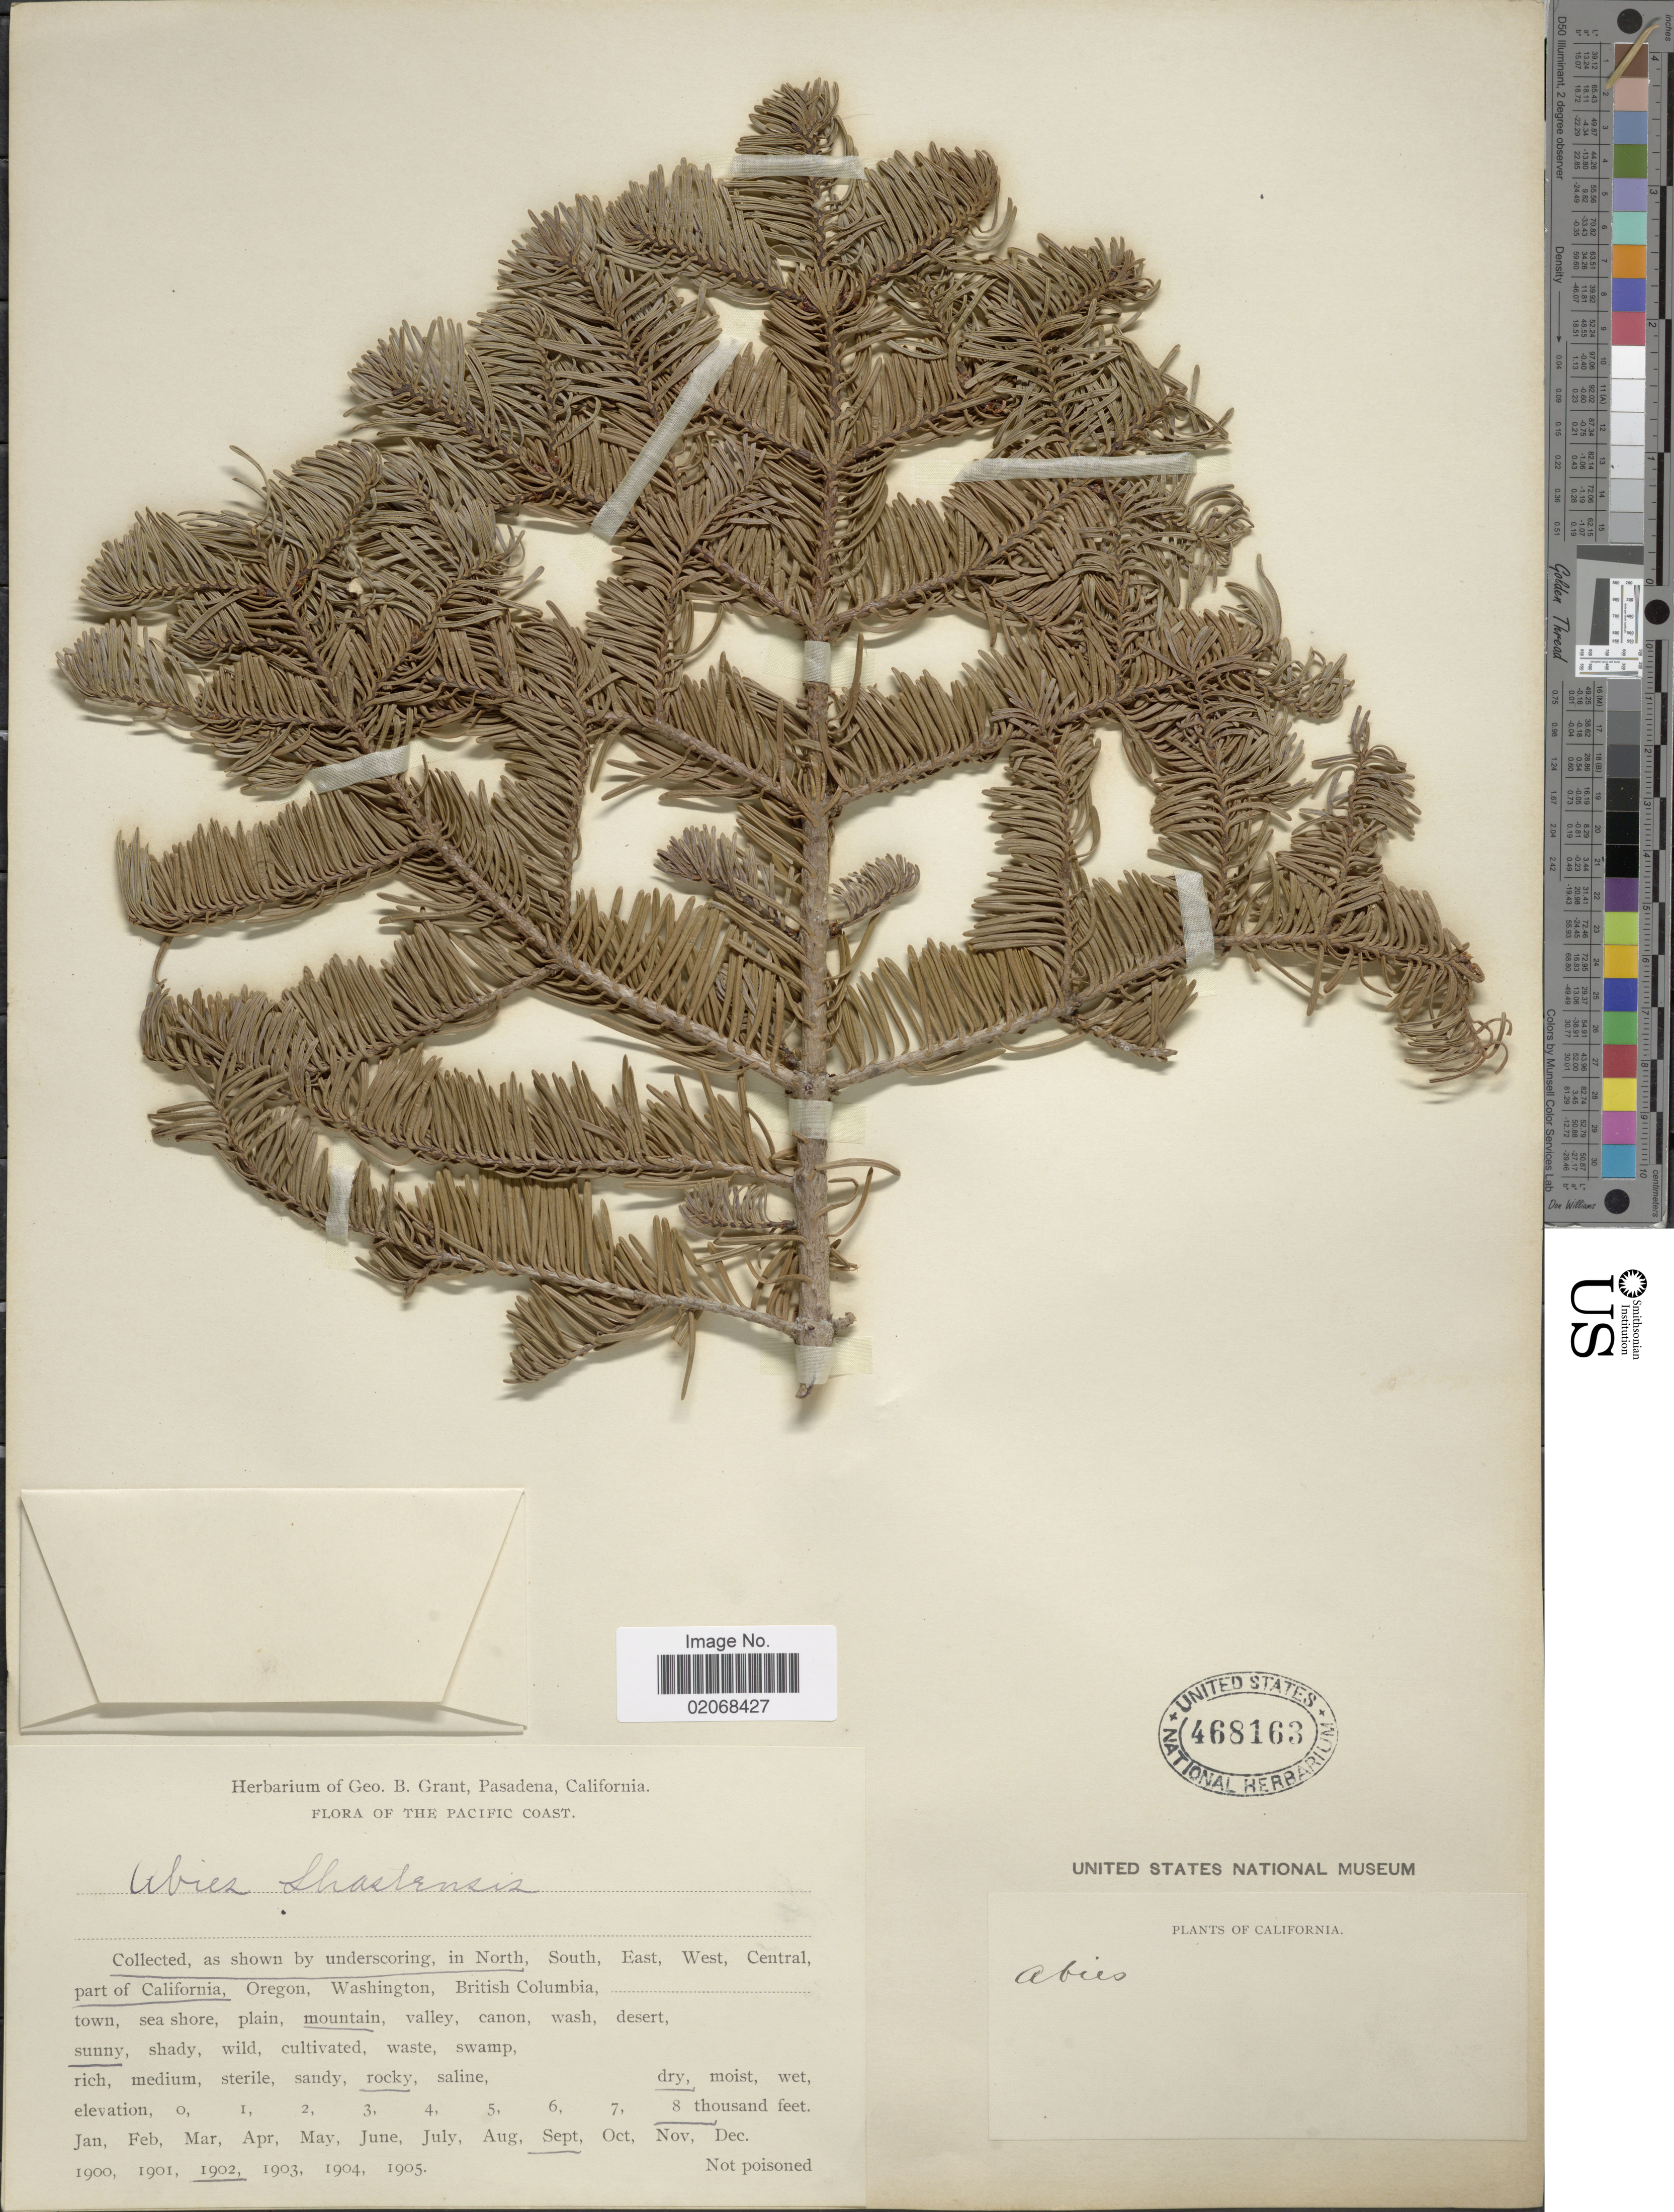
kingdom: Plantae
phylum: Tracheophyta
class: Pinopsida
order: Pinales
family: Pinaceae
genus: Abies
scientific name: Abies magnifica var. shastensis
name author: Lemmon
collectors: ex herb. Geo. B. Grant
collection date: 1902-09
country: United States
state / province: California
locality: The Pacific Coast, as shown by underscoring, in North, part of California, sunny, rocky, dry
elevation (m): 2438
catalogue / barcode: US 468163